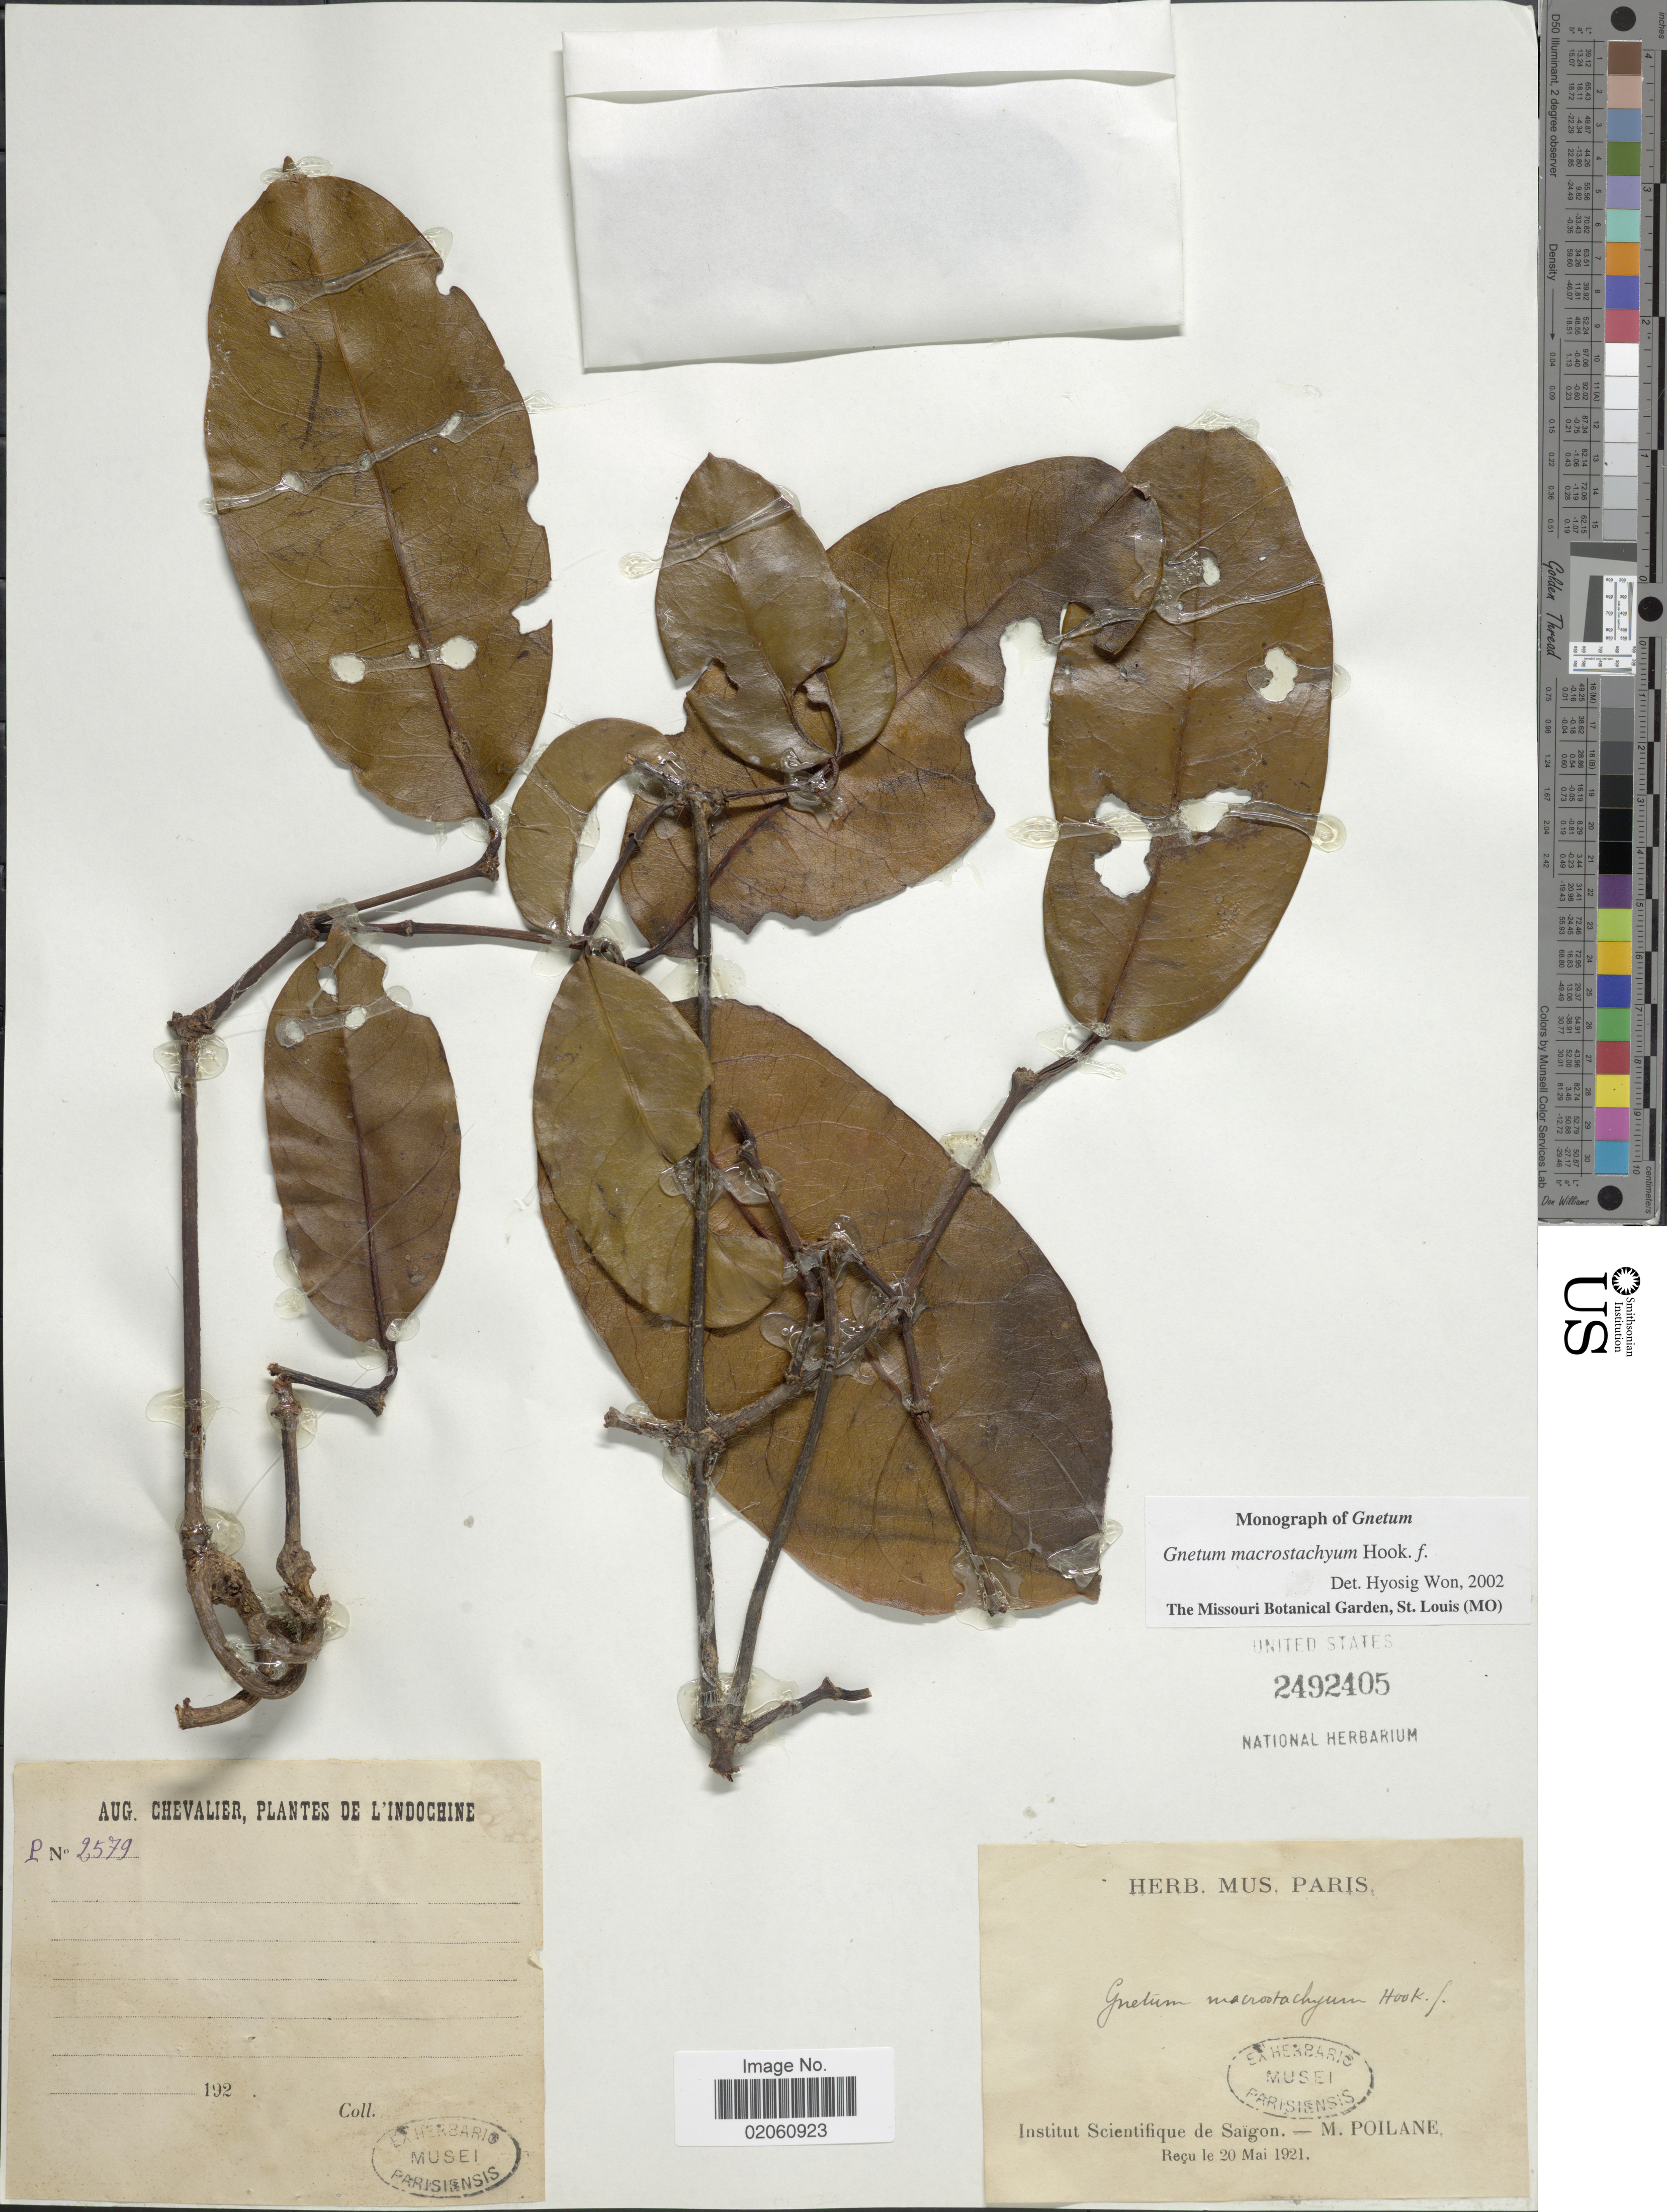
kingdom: Plantae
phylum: Tracheophyta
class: Gnetopsida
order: Gnetales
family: Gnetaceae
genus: Gnetum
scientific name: Gnetum macrostachyum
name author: Hook. f.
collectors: M. Poilane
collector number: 2579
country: Vietnam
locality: Institut Scientifique de Saïgon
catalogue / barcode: US 2492405